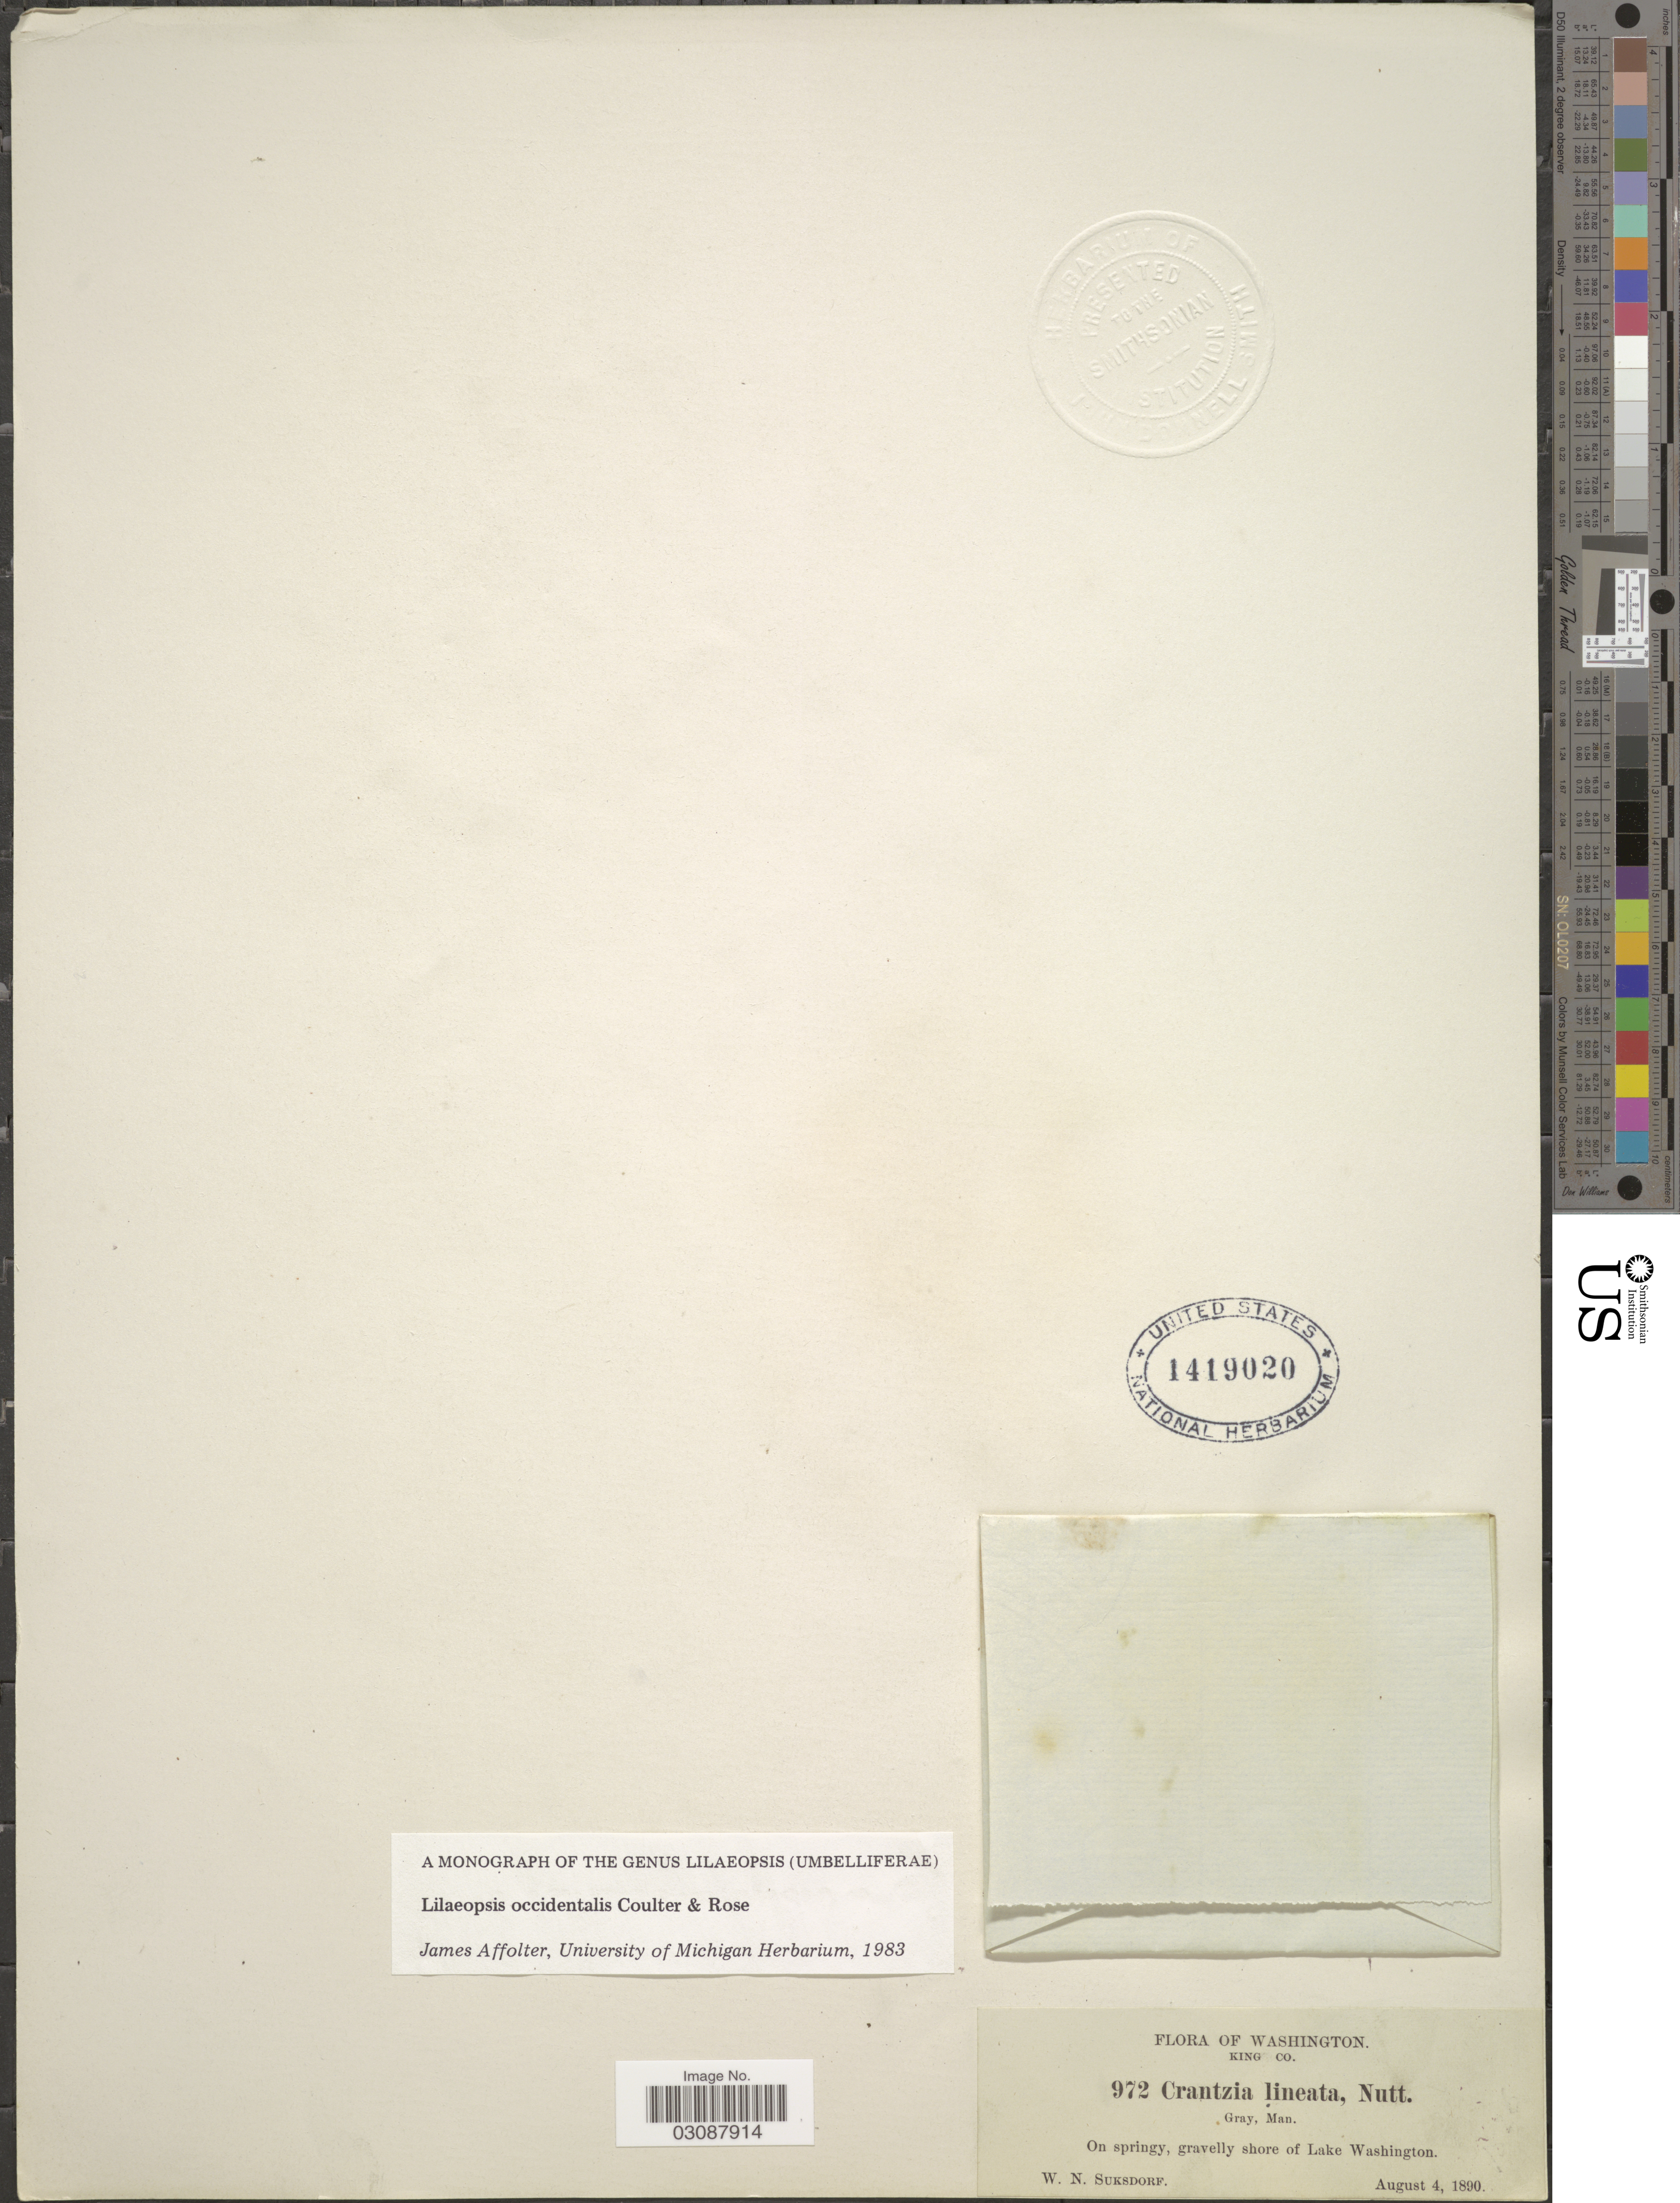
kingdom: Plantae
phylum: Tracheophyta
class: Magnoliopsida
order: Apiales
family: Apiaceae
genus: Lilaeopsis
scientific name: Lilaeopsis occidentalis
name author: J.M. Coult. & Rose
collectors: W. N. Suksdorf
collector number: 972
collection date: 1890-08-04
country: United States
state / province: Washington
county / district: King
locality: King Co. On springy, gravelly shore of Lake Washington.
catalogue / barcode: US 1419020